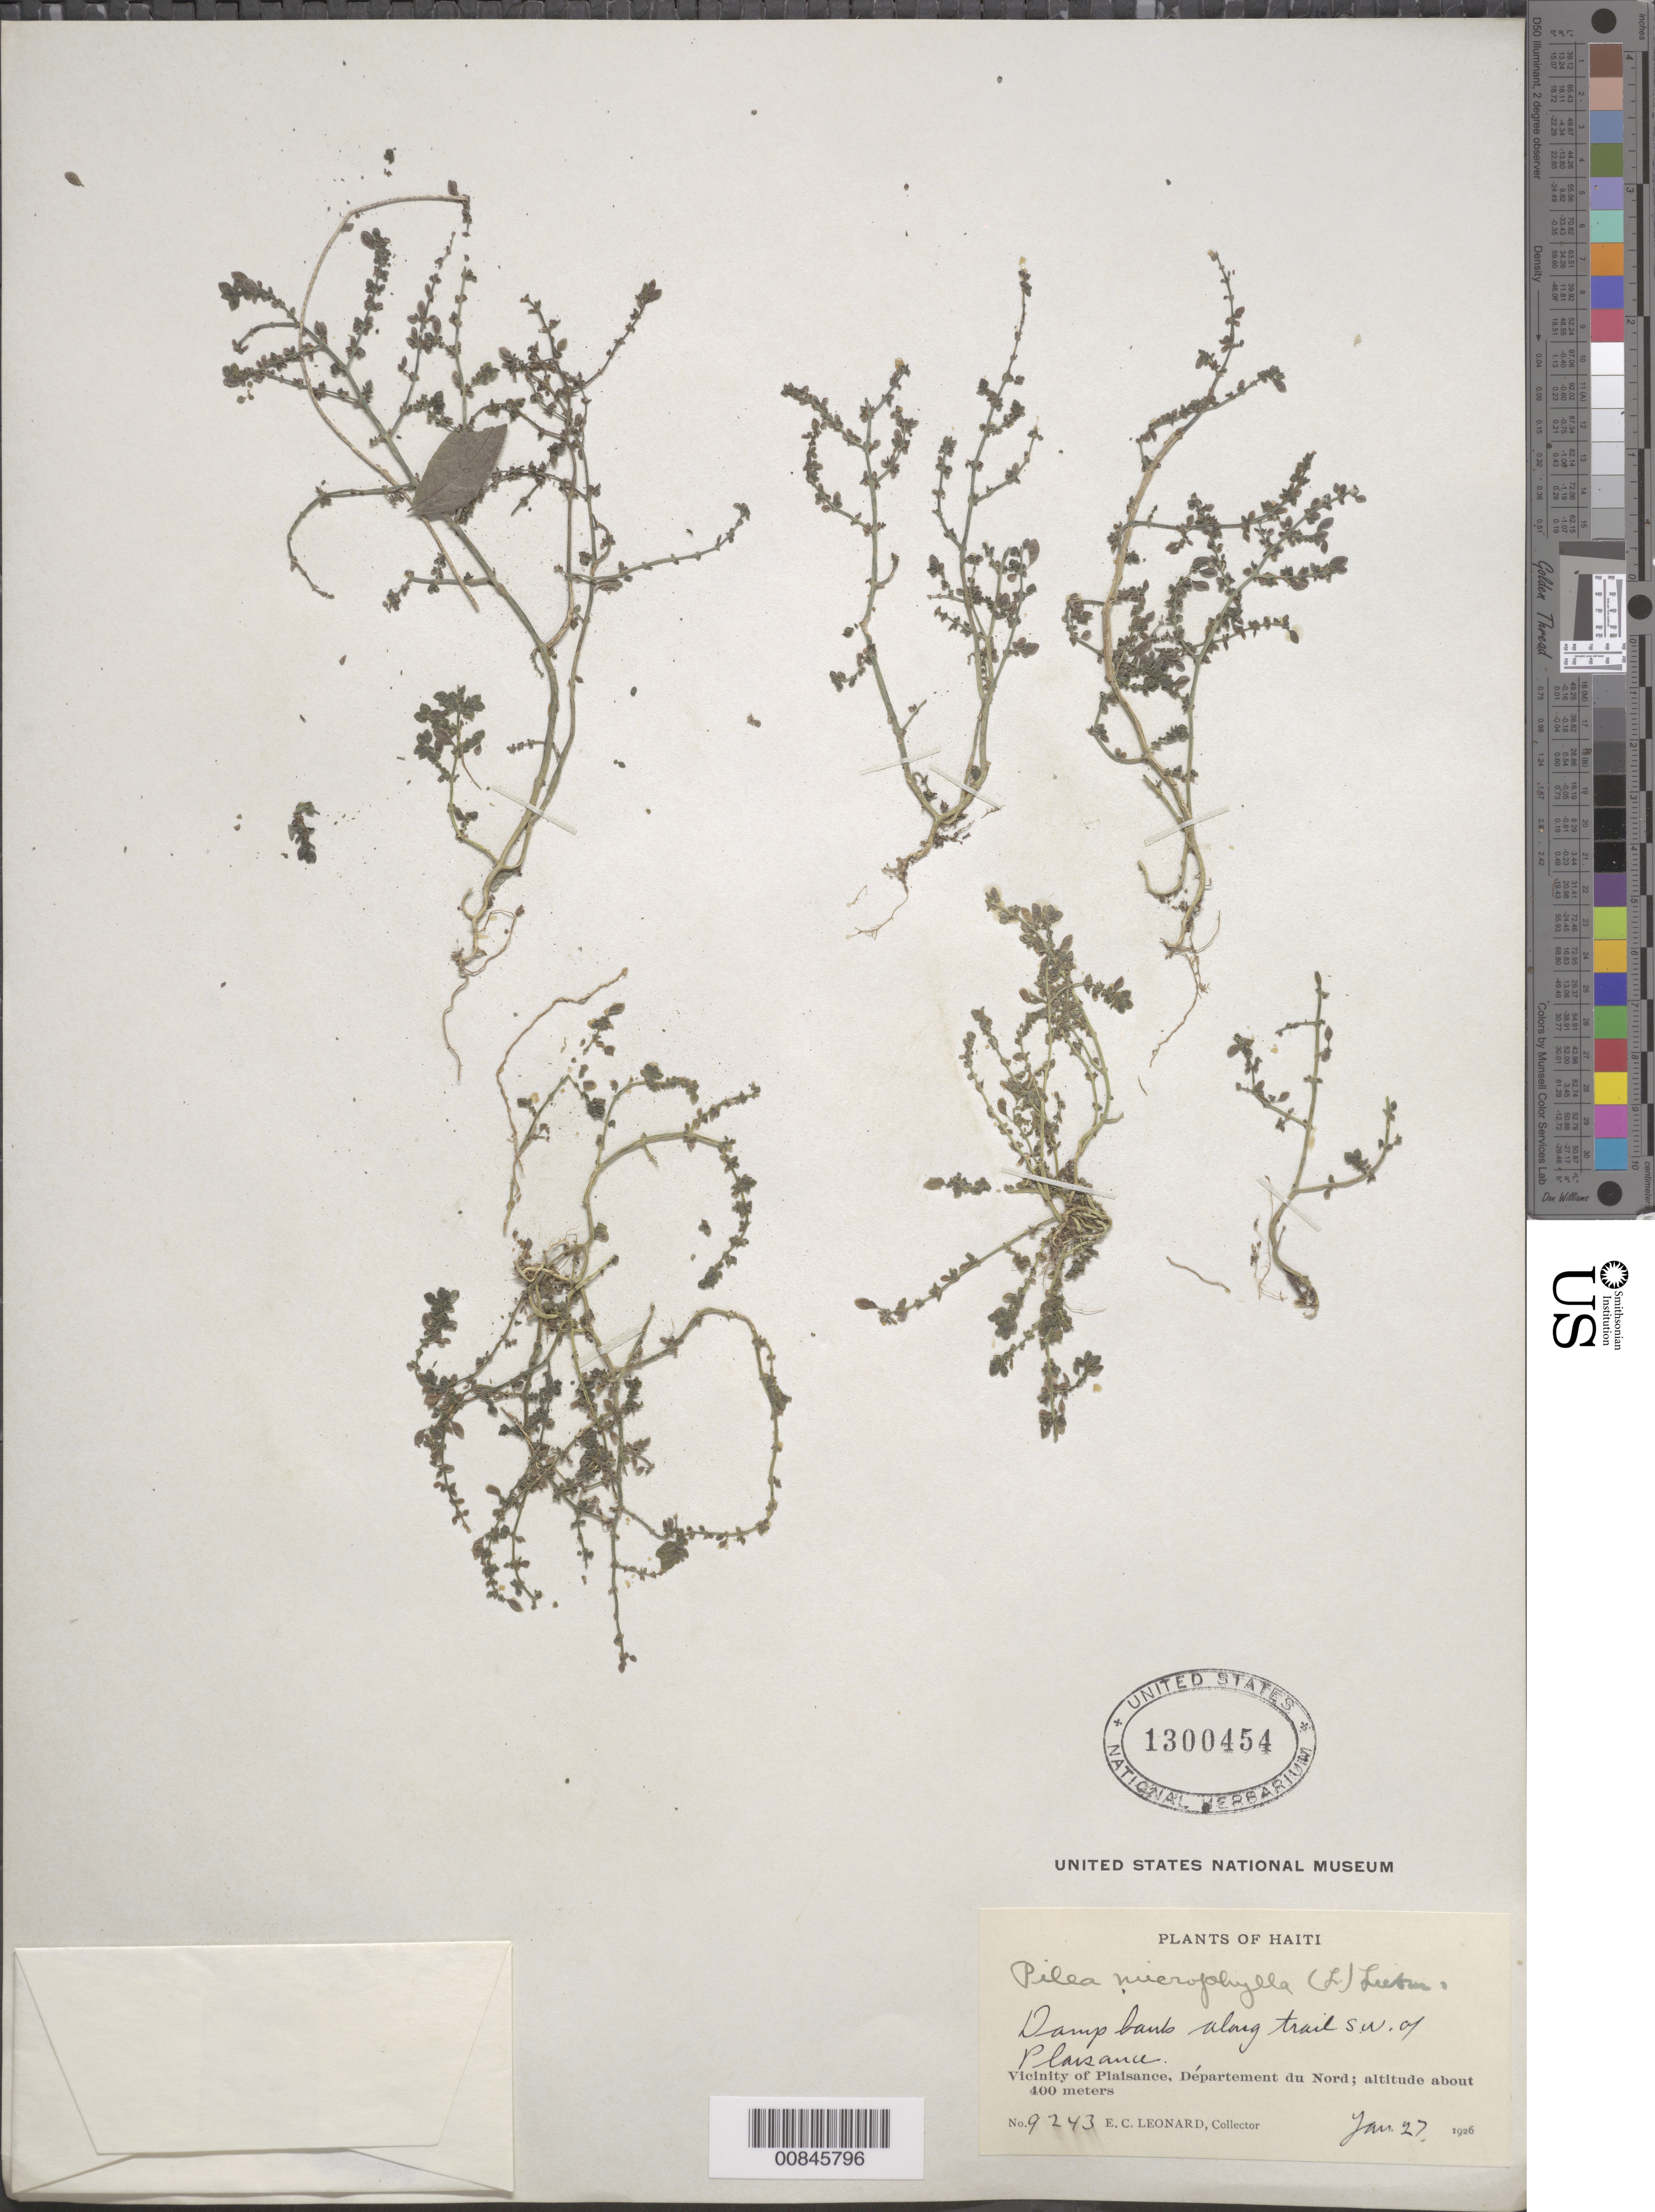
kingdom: Plantae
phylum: Tracheophyta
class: Magnoliopsida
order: Rosales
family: Urticaceae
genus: Pilea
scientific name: Pilea microphylla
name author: (L.) Liebm.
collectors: E. C. Leonard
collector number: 9243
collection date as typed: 27 Jan 1926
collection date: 1926-01-27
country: Haiti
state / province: Nord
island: Hispaniola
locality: Along trail S.W. of Plaisance.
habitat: Damp bank.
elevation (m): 400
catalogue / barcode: US 1300454